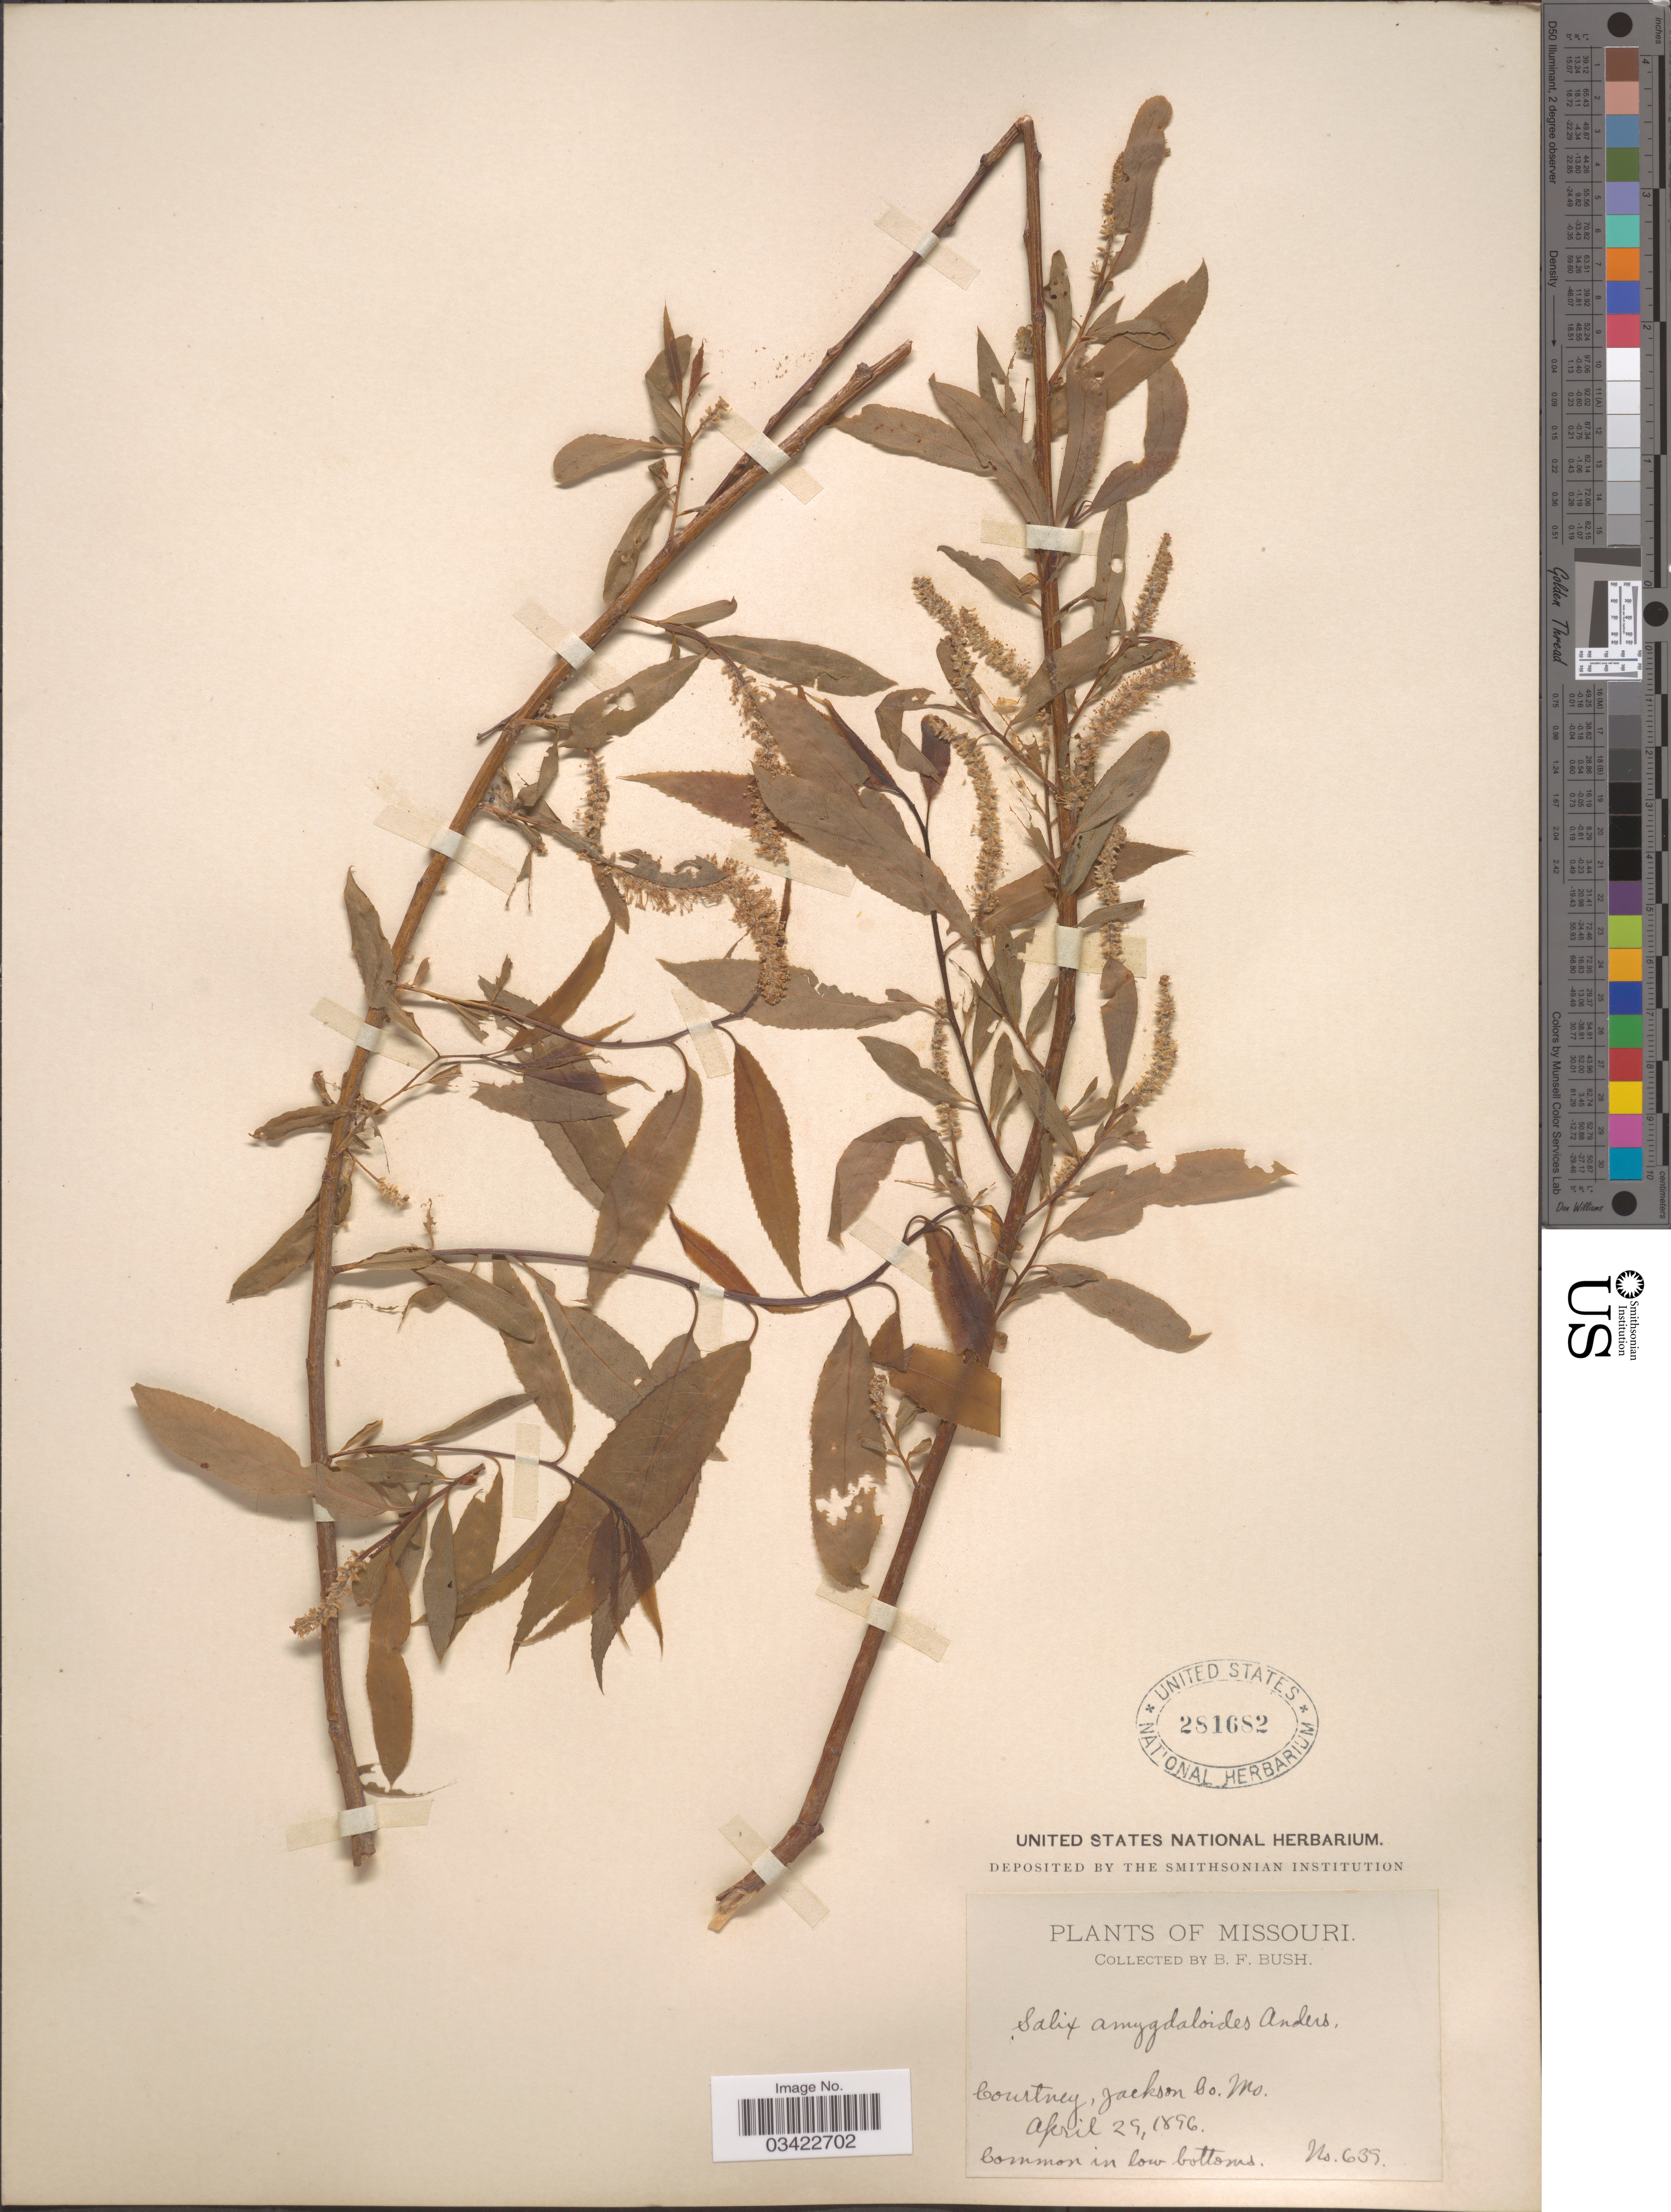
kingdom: Plantae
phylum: Tracheophyta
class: Magnoliopsida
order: Malpighiales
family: Salicaceae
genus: Salix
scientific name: Salix amygdaloides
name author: Andersson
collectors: B. F. Bush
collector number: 639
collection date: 1896-04-29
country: United States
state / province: Missouri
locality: Courtney, Jackson Co.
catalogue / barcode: US 281682